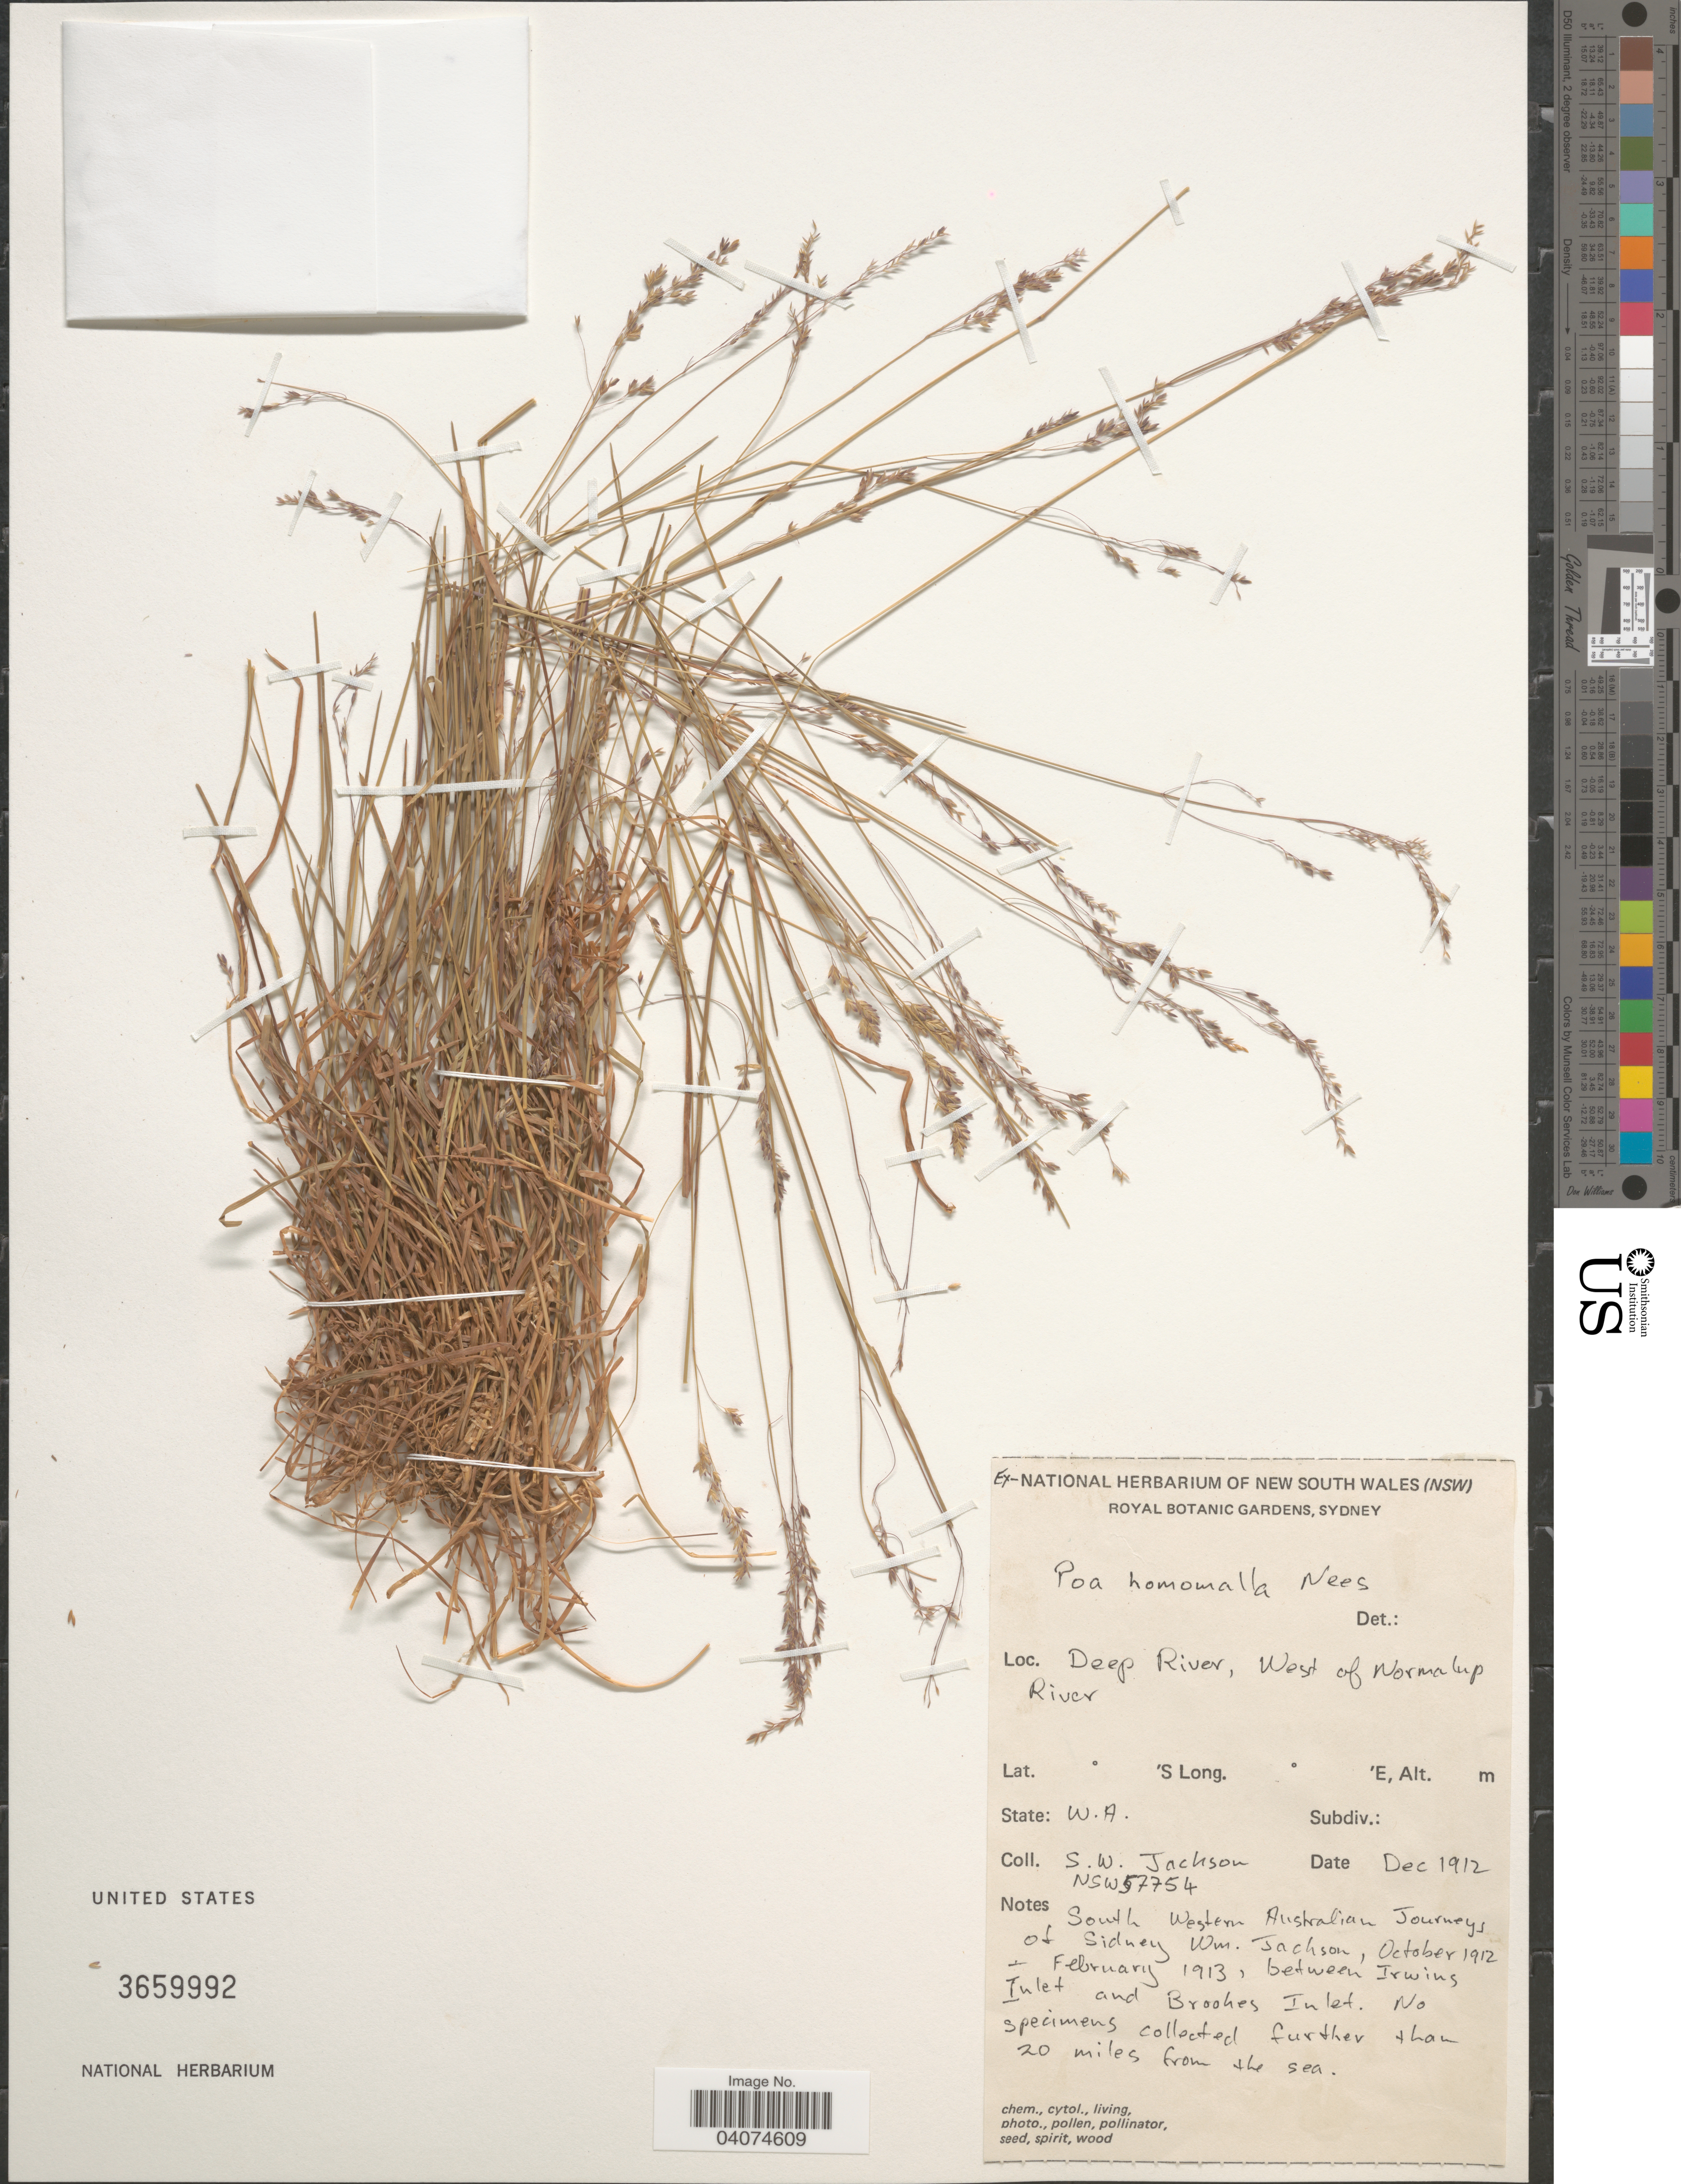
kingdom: Plantae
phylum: Tracheophyta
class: Liliopsida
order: Poales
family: Poaceae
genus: Poa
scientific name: Poa homomalla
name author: Nees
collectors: Jackson, S. W.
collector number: NSW57754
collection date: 1912-12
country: Australia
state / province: Western Australia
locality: Deep River, West of Normalup River. South Western Australia Journeys of Sidney Wm. Jackson, between Irwins Inlet and Brookes Inlet. No specimens collected further than 20 miles from the sea.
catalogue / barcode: US 3659992